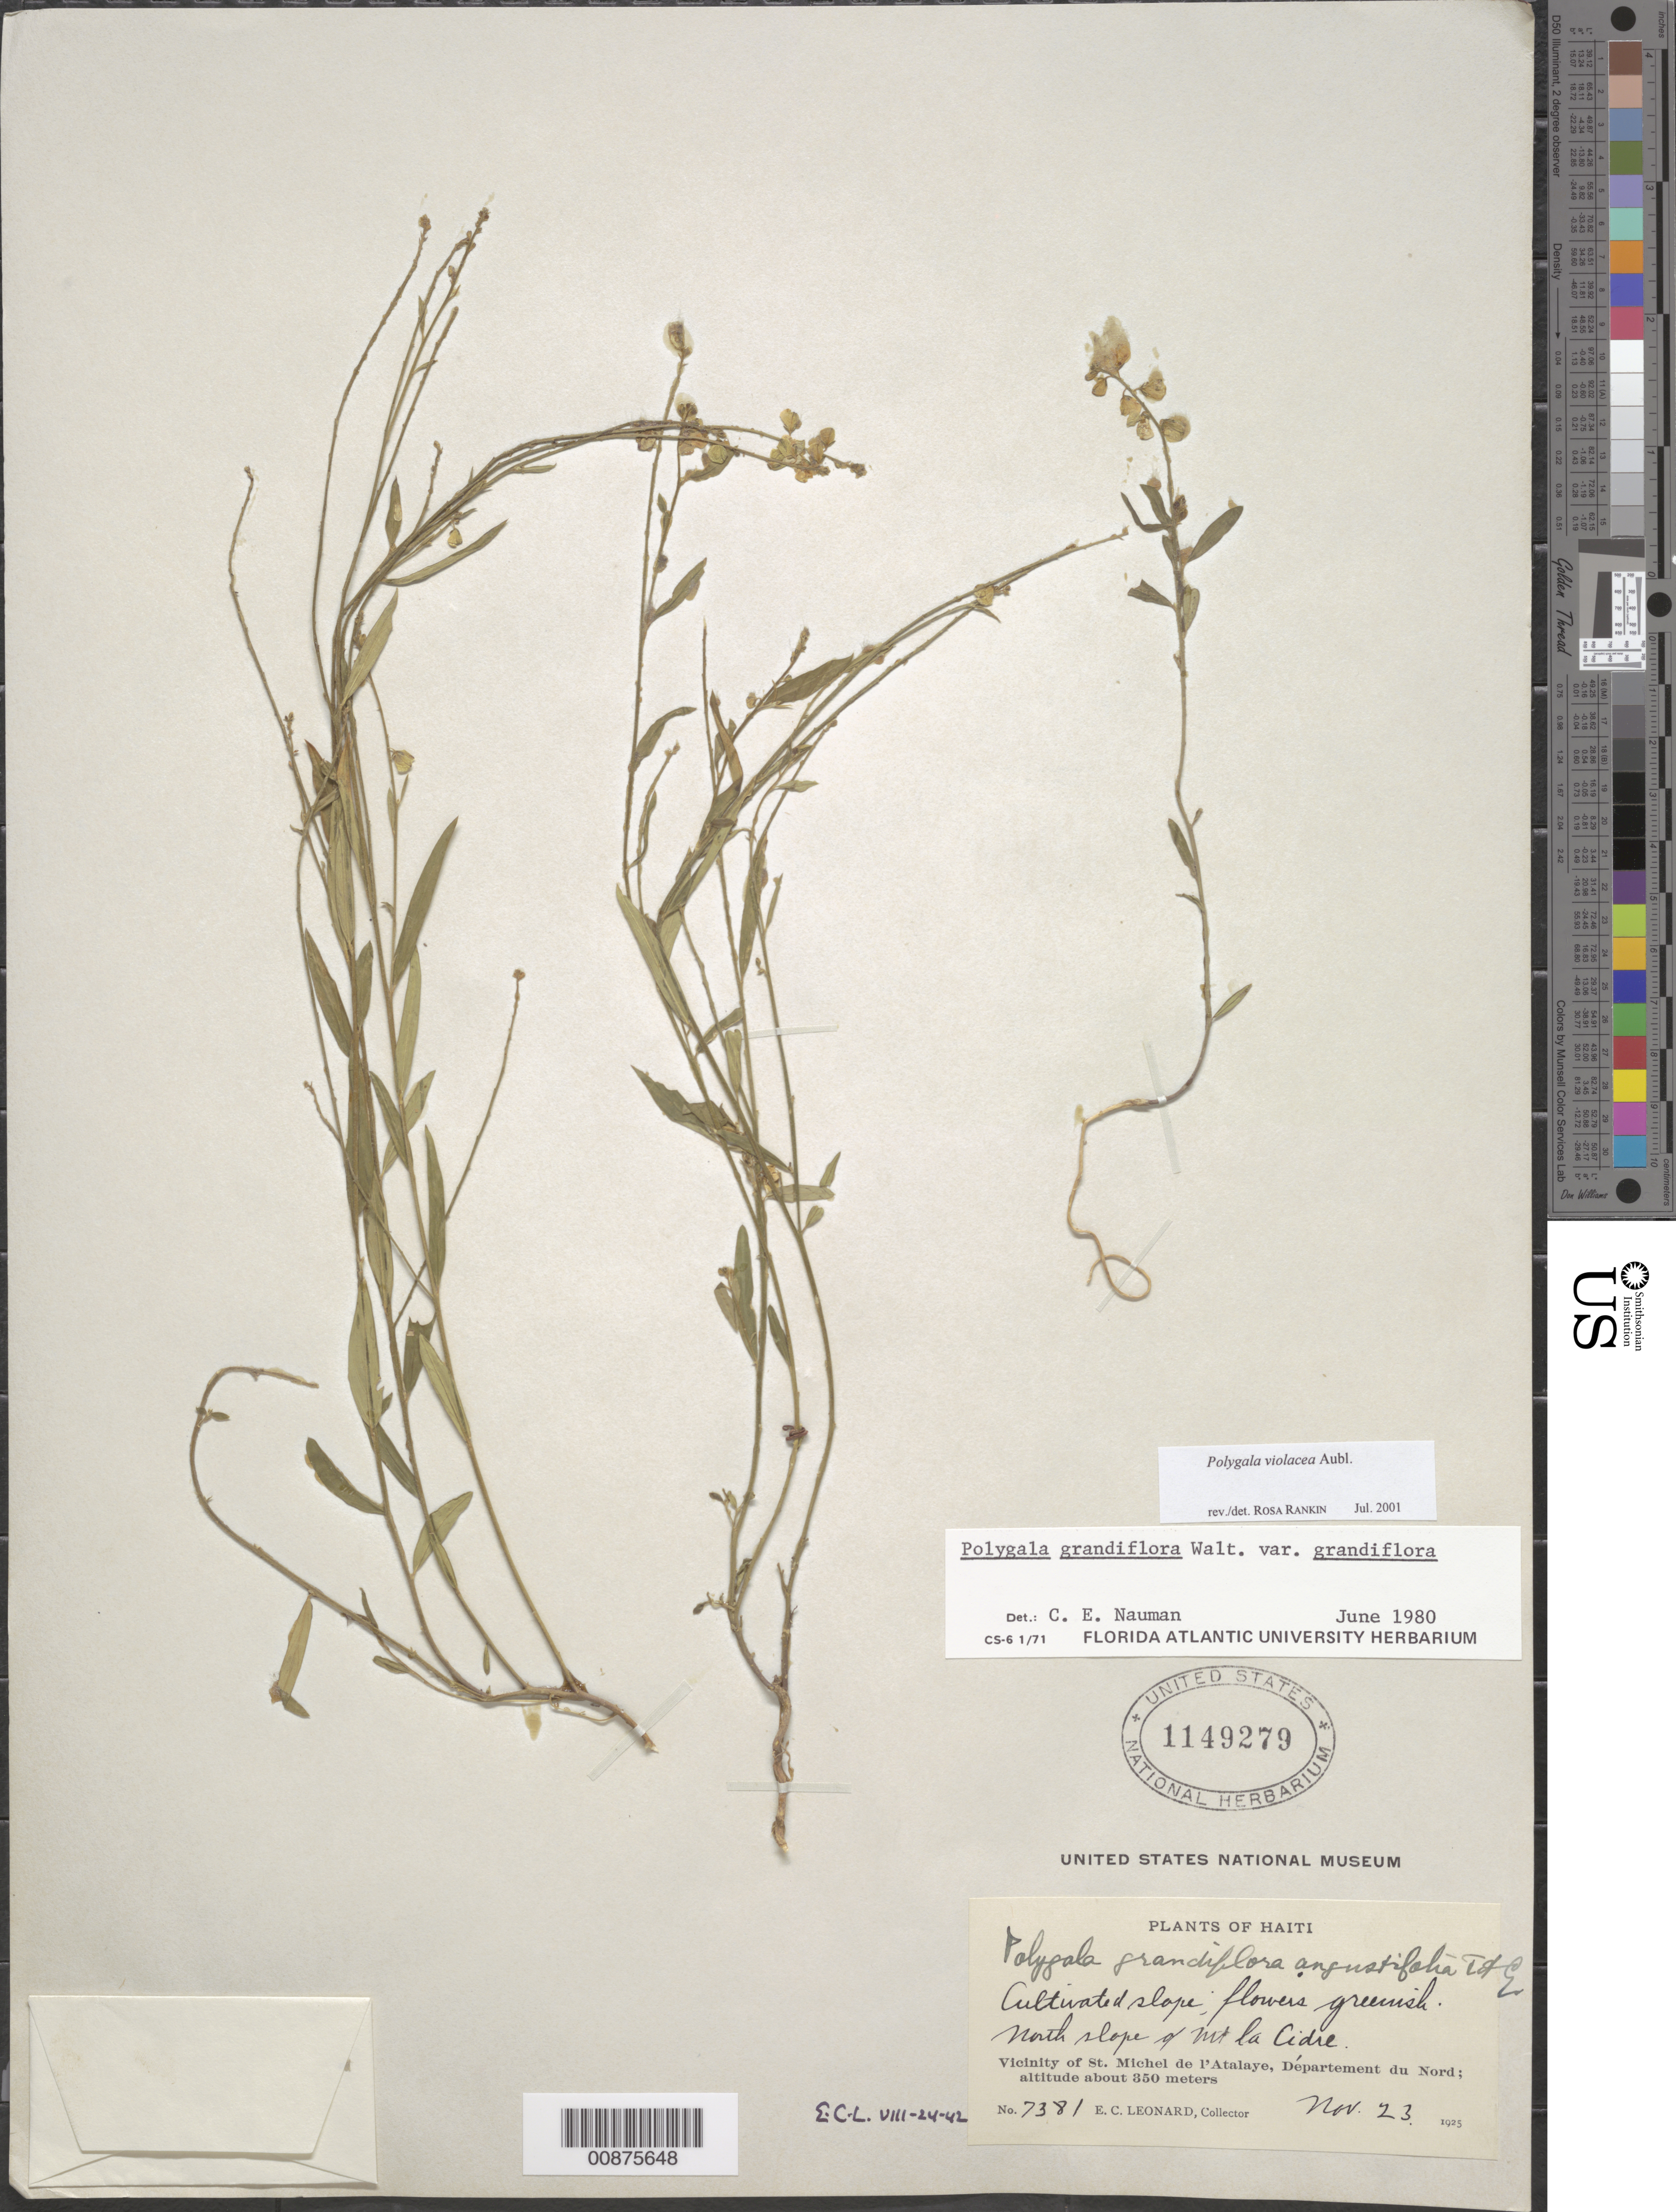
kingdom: Plantae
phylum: Tracheophyta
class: Magnoliopsida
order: Fabales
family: Polygalaceae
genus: Asemeia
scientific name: Asemeia violacea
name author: (Aubl.) J.F.B. Pastore & J.R. Abbott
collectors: E. C. Leonard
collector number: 7381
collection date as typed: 23 Nov 1925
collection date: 1925-11-23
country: Haiti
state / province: Artibonite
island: Hispaniola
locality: Vicinity of St. Michel de l'Atalaye, north slope of Mt. la Cidre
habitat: Cultivated slope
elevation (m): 350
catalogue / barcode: US 1149279